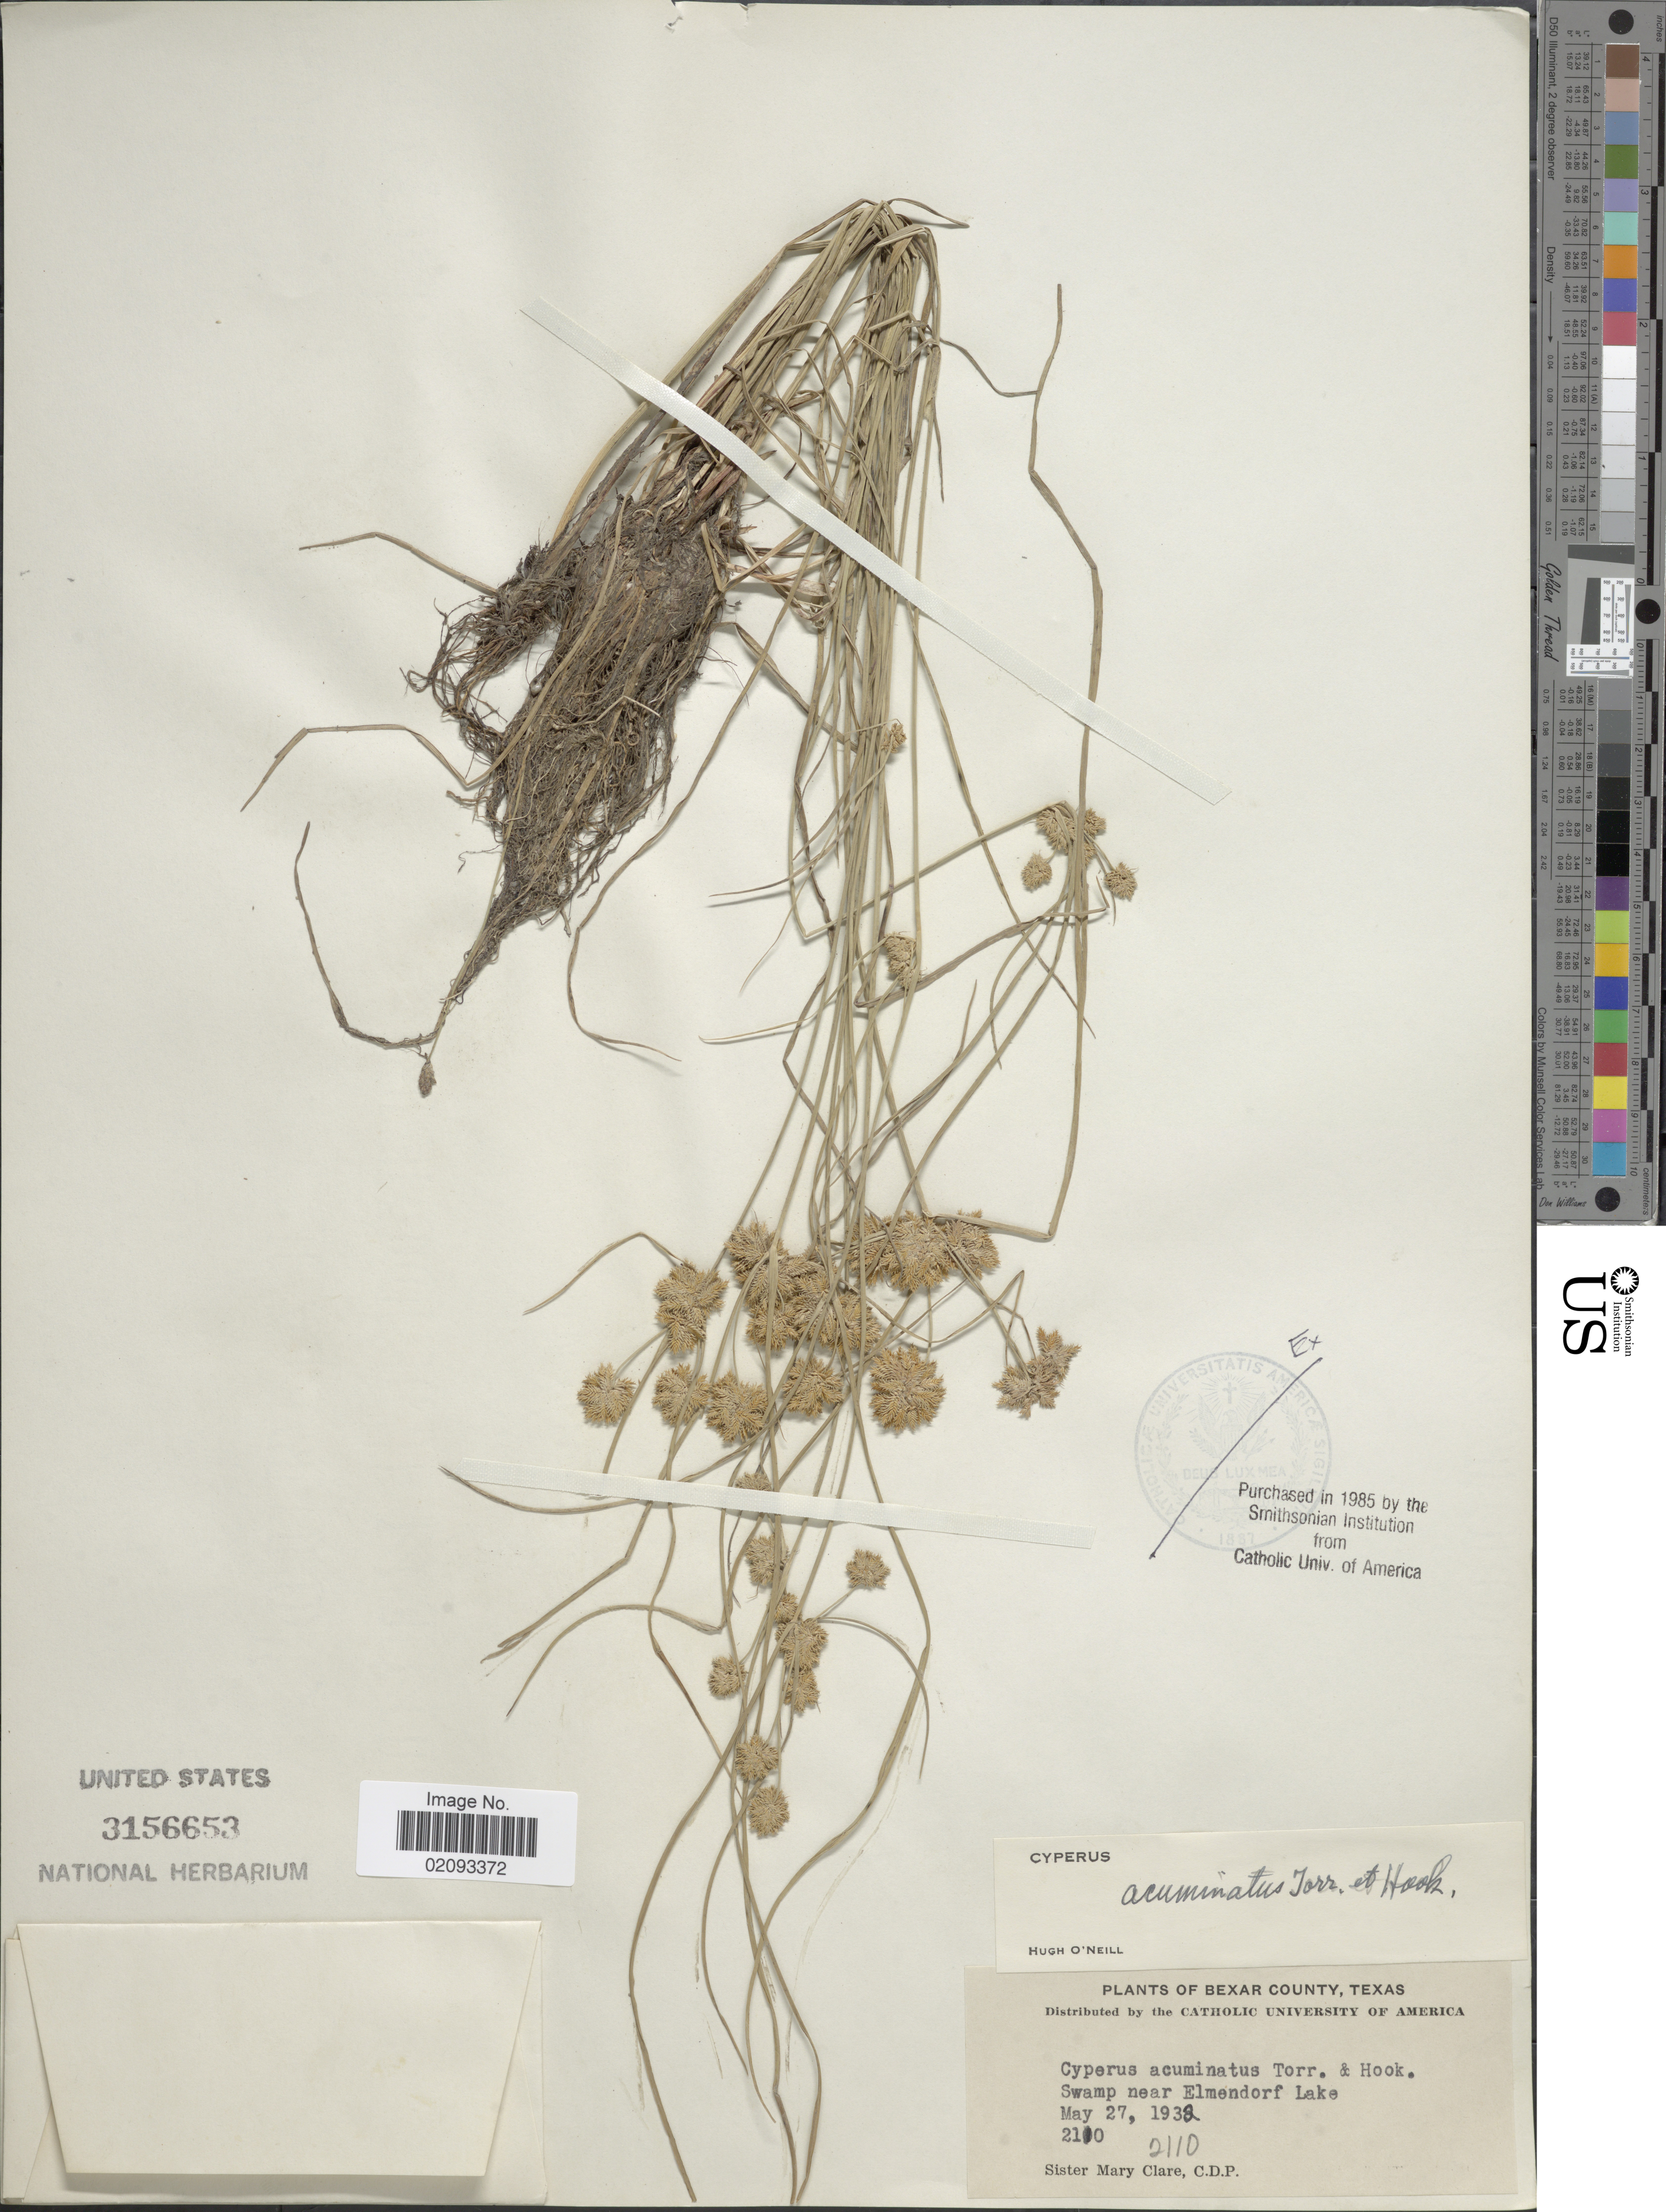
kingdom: Plantae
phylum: Tracheophyta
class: Liliopsida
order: Poales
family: Cyperaceae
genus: Cyperus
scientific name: Cyperus acuminatus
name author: Torr. & Hook.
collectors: M. Clare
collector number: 2110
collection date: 1938-05-27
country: United States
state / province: Texas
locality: Bexar County. near Elmendorf Lake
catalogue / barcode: US 3156653